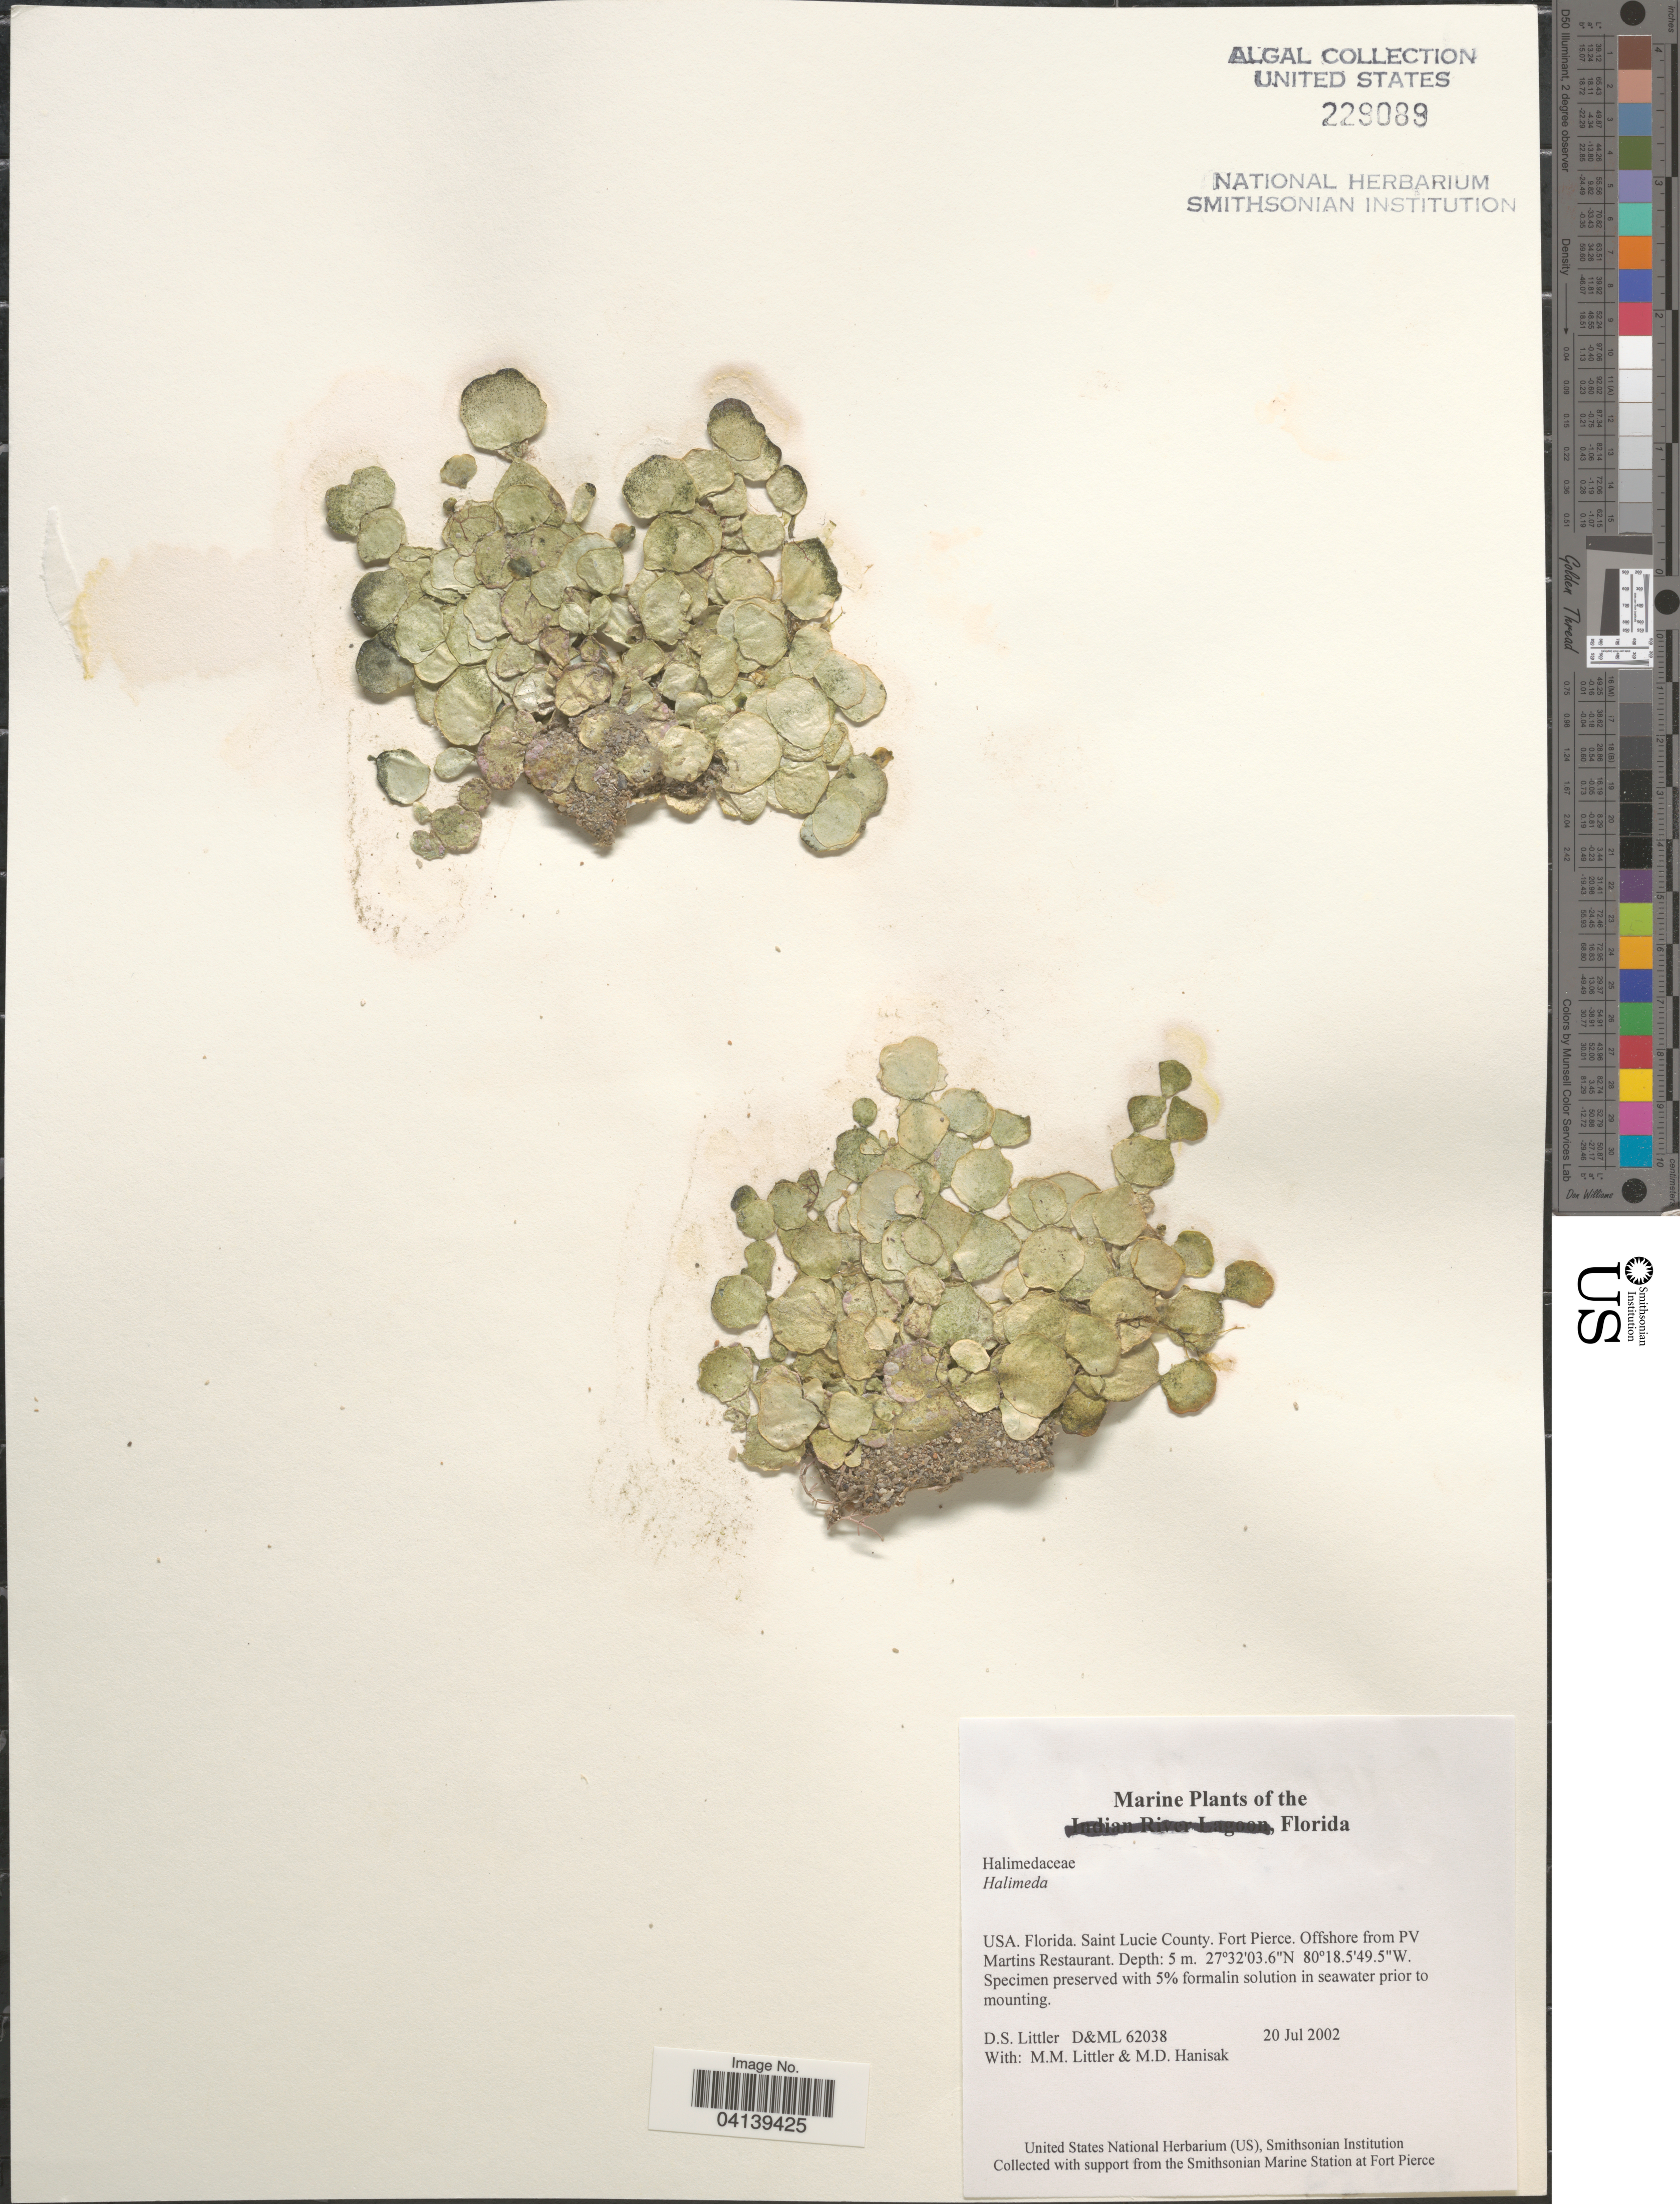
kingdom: Plantae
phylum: Chlorophyta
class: Ulvophyceae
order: Bryopsidales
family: Halimedaceae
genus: Halimeda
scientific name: Halimeda sp.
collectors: D. S. Littler & M. Hanisak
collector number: D&ML62038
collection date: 2002-07-20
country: United States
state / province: Florida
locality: Saint Lucie County. Fort Pierce. Offshore from PV Martins Restaurant.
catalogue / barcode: US 229089